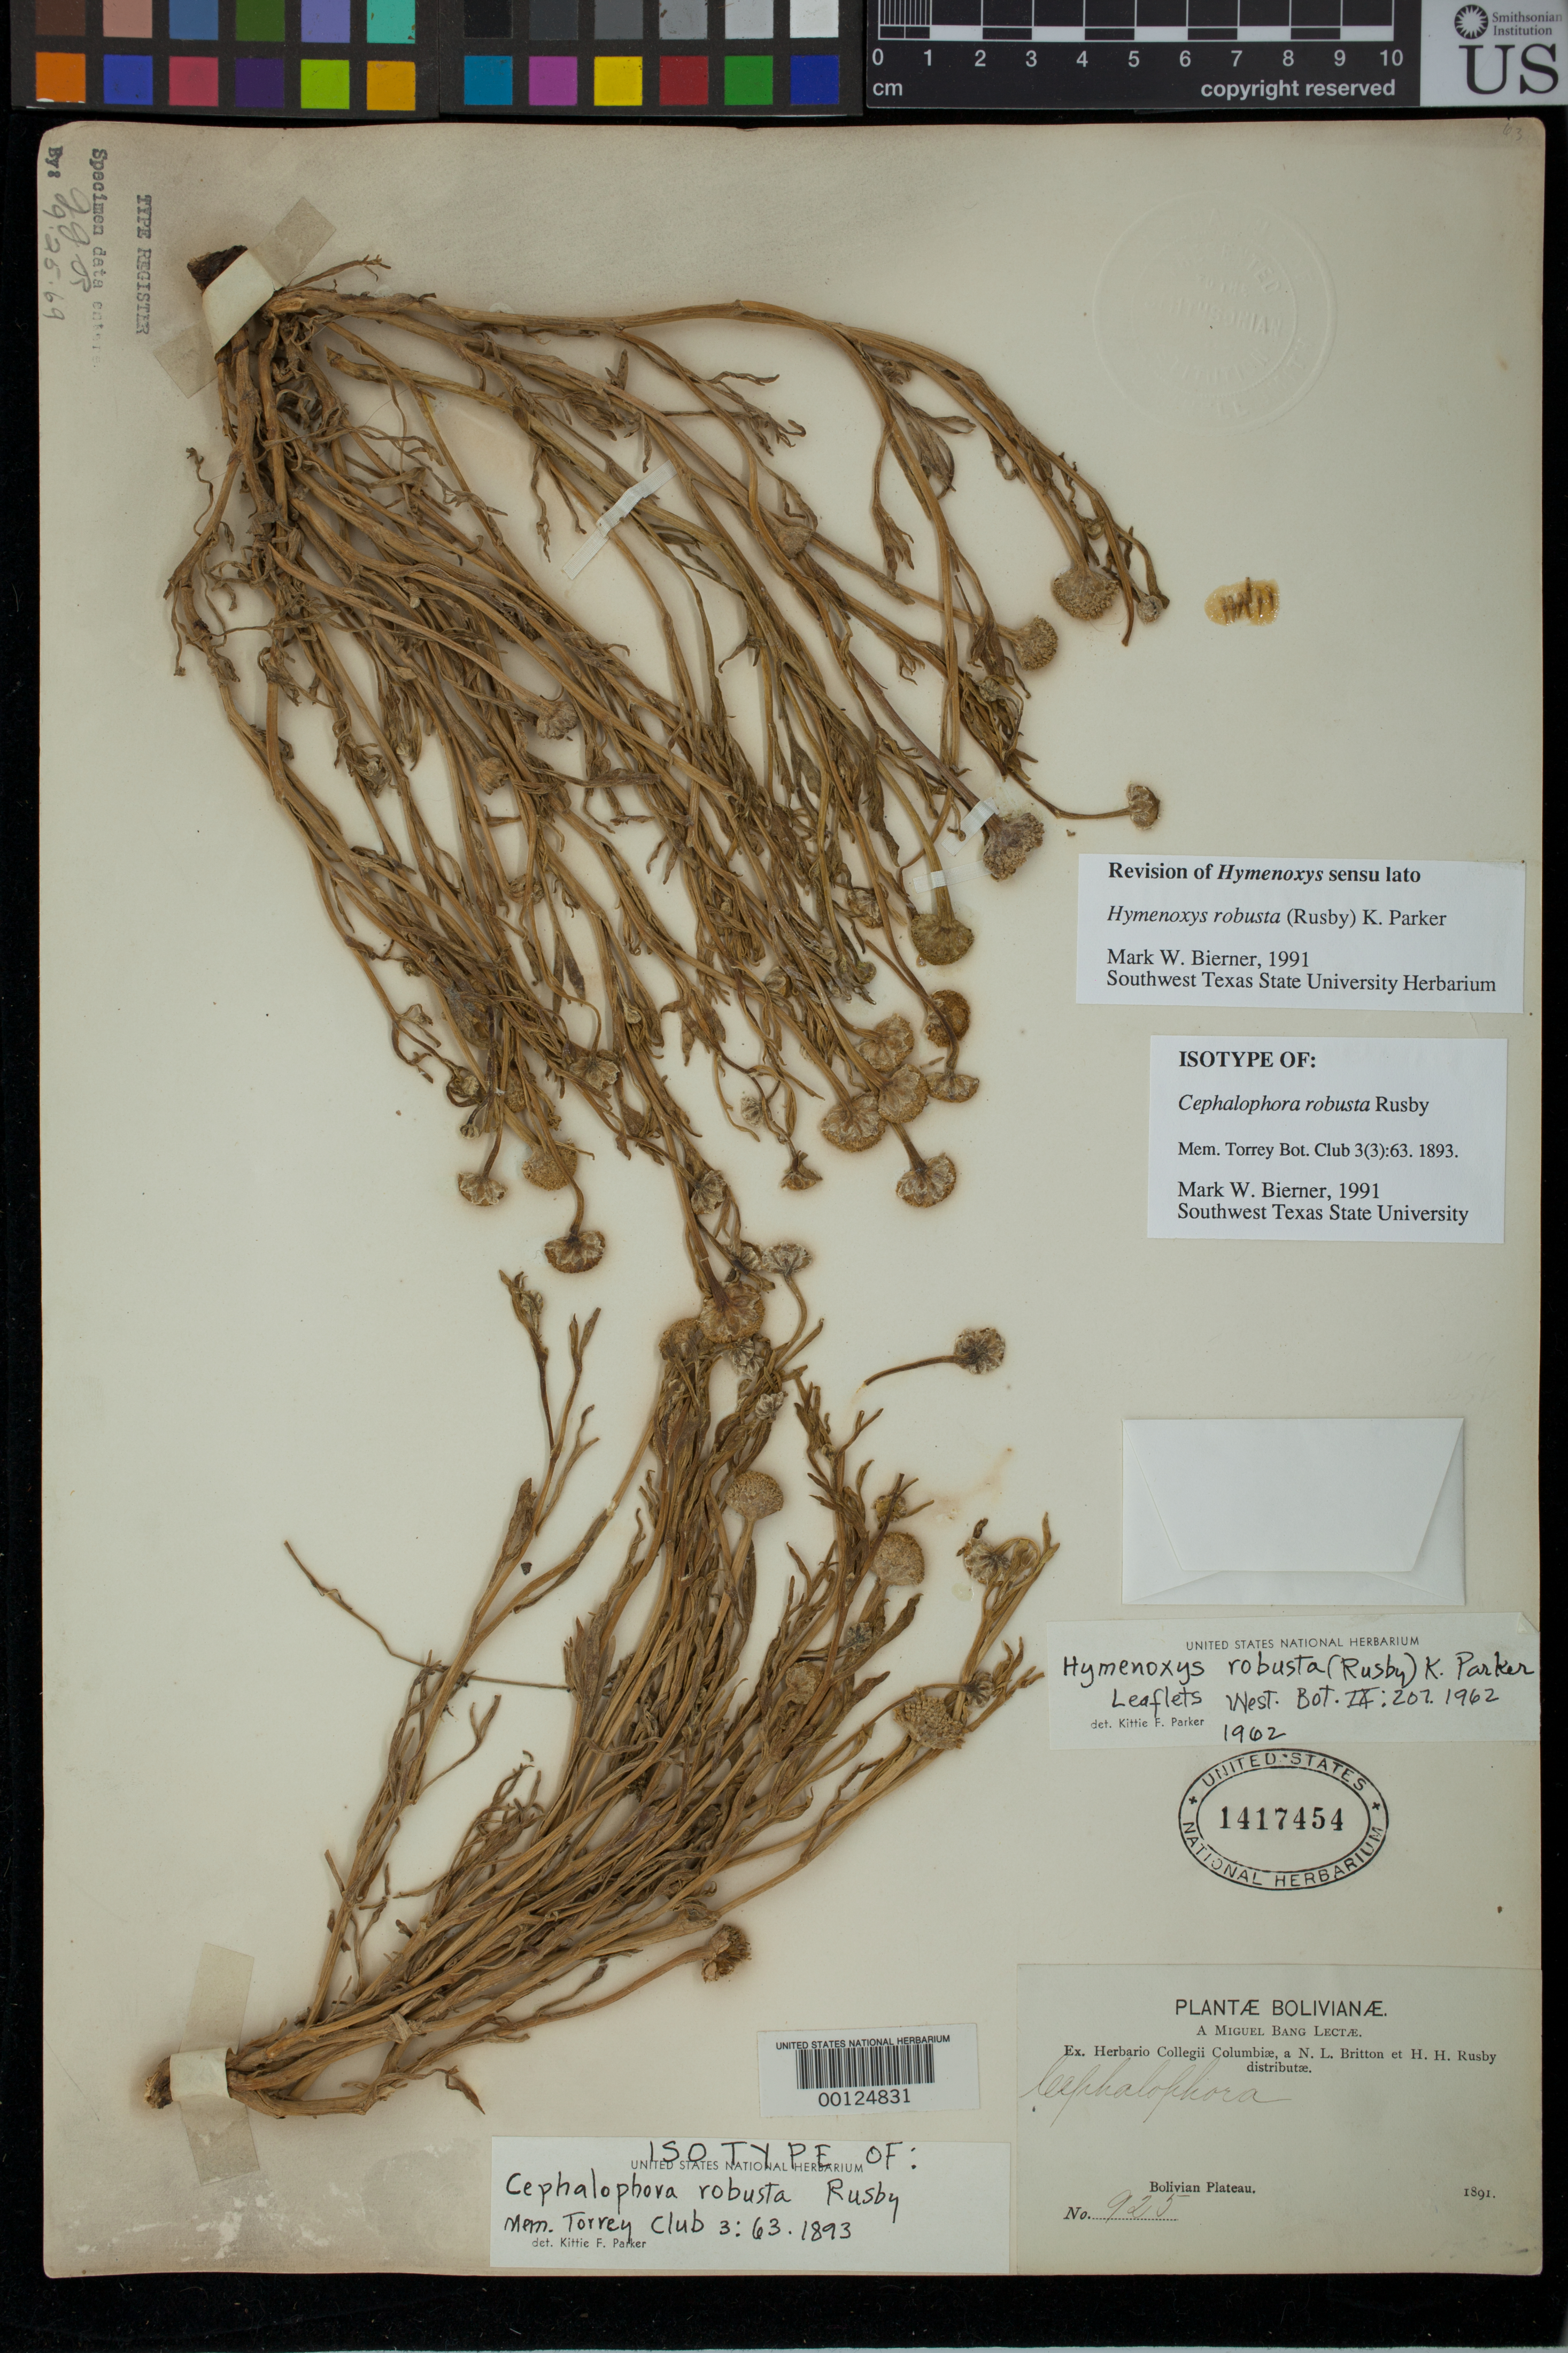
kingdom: Plantae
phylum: Tracheophyta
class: Magnoliopsida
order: Asterales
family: Asteraceae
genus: Cephalophora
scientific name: Cephalophora robusta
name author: Rusby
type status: Isotype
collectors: M. Bang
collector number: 925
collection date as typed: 1891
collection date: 1891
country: Bolivia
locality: Bolivian Plateau.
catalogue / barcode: US 1417454